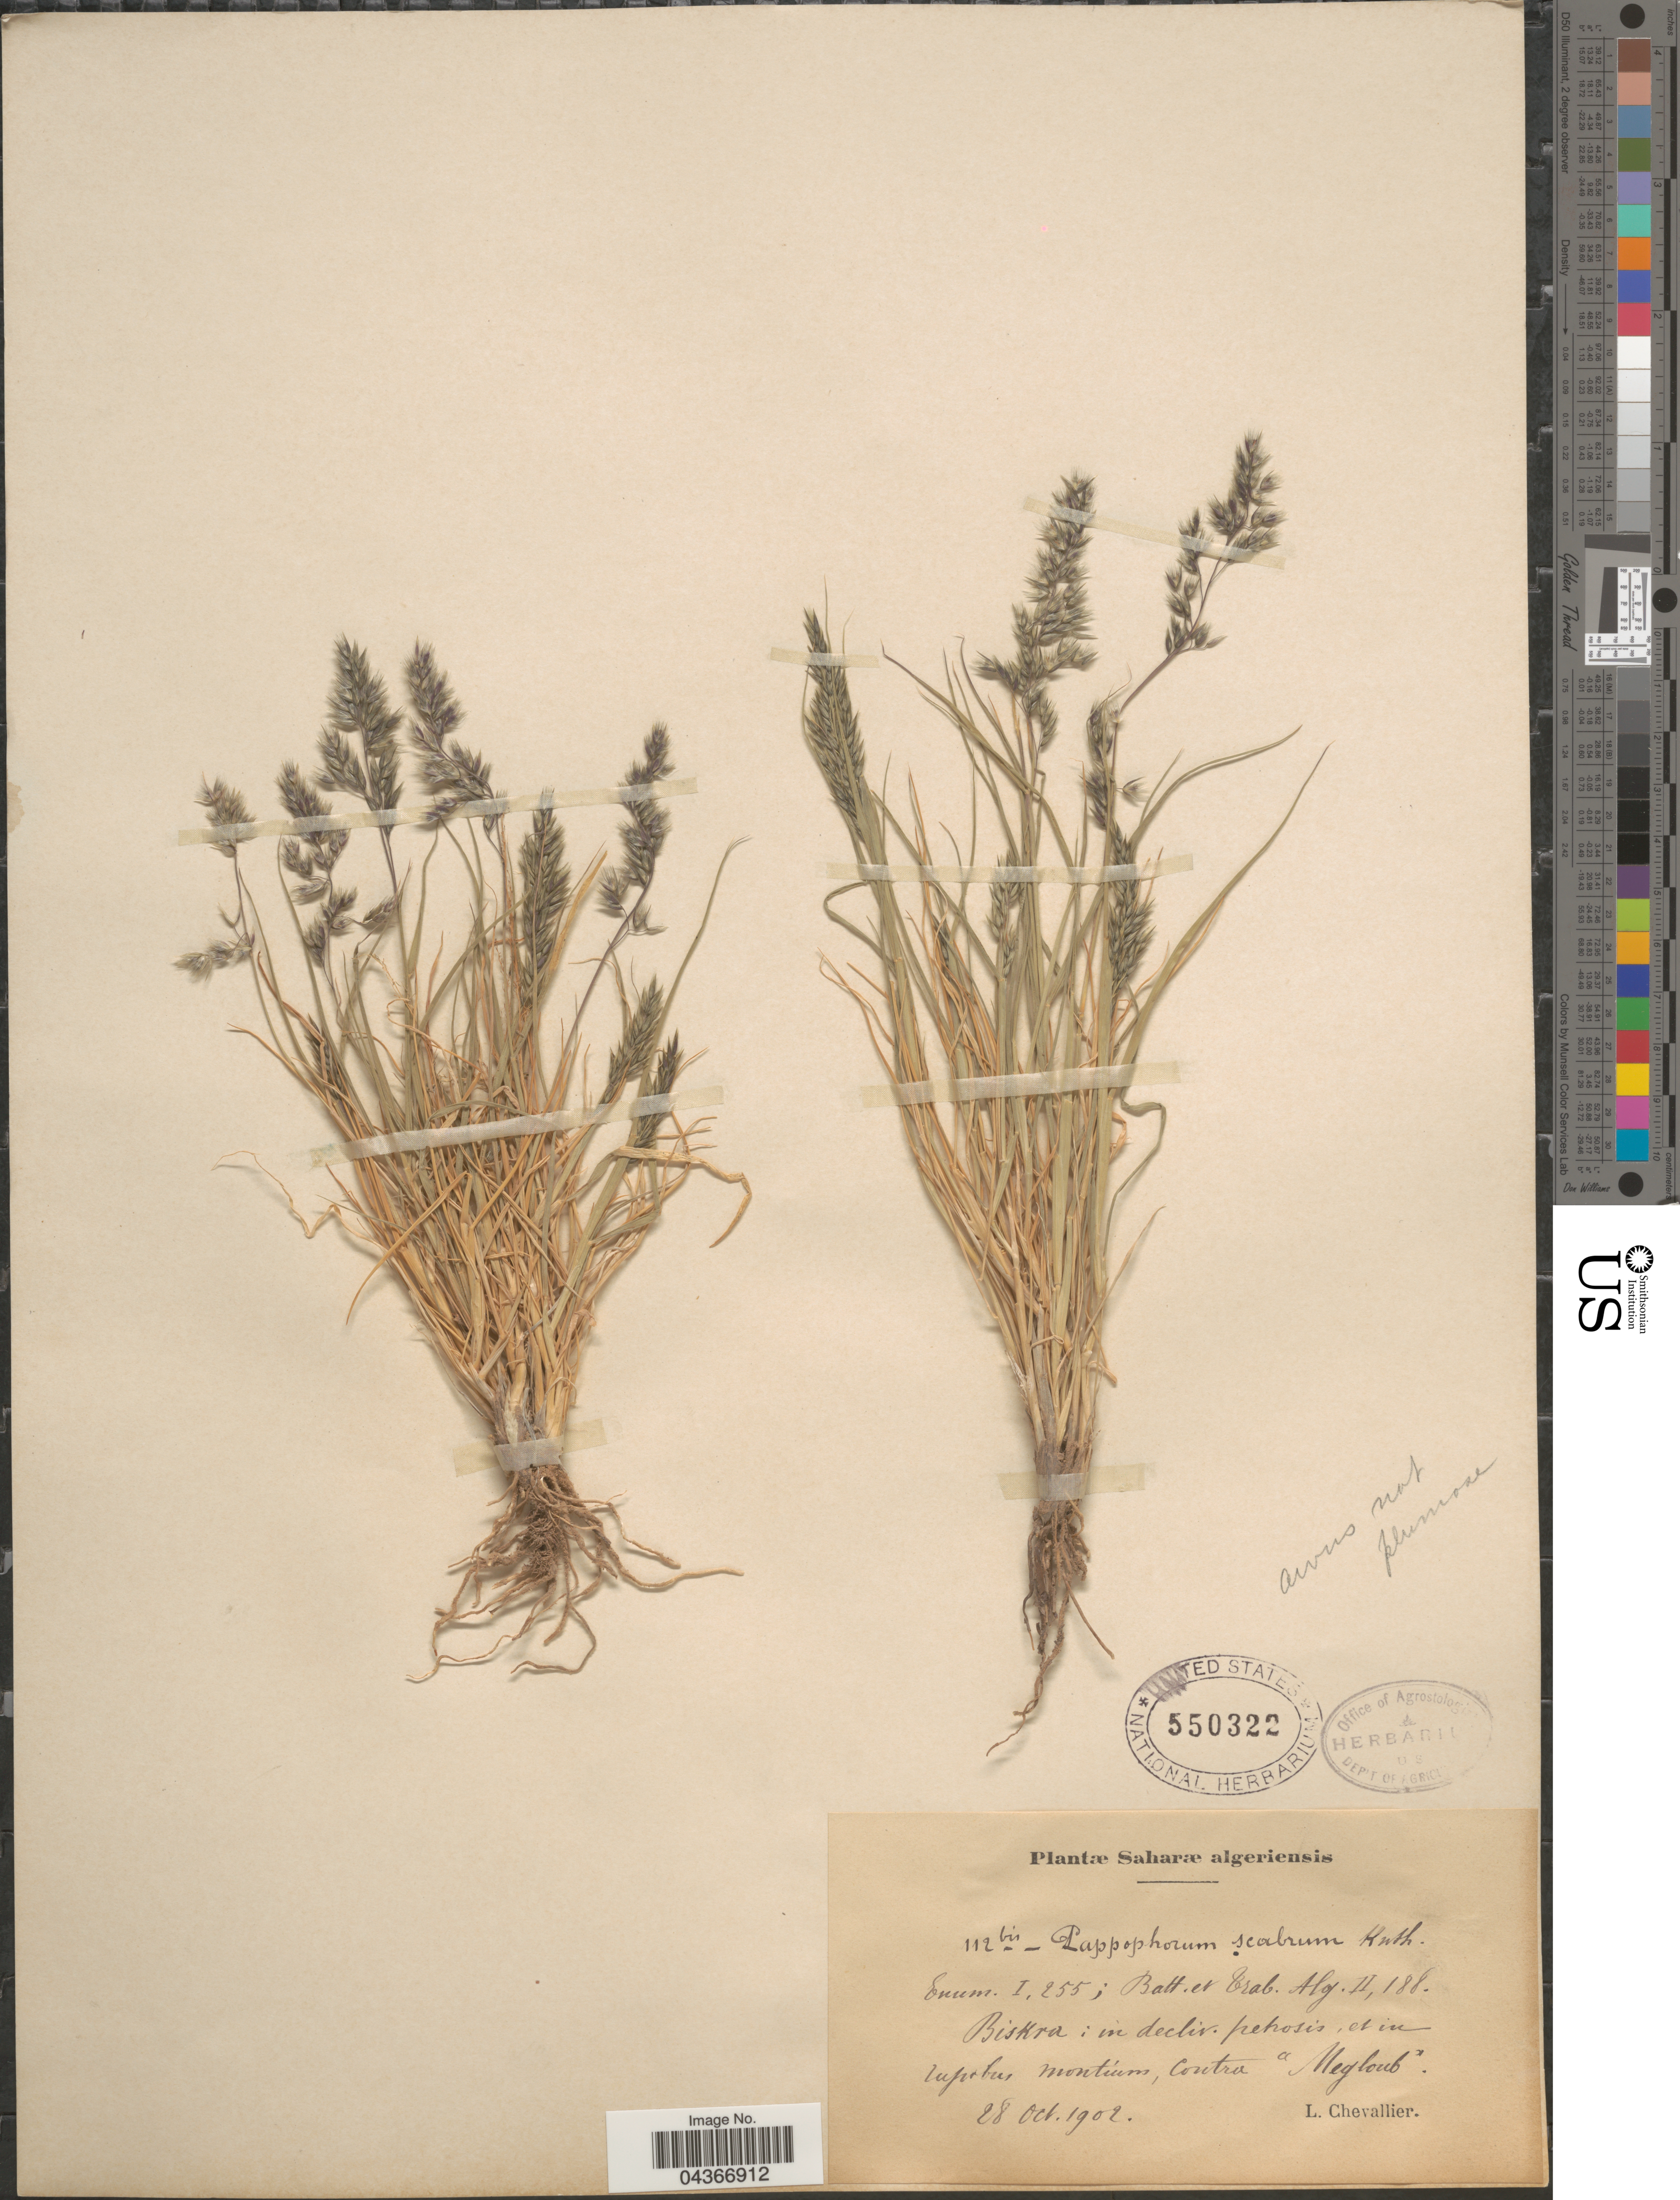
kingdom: Plantae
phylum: Tracheophyta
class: Liliopsida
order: Poales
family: Poaceae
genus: Enneapogon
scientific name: Enneapogon scaber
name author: Lehm.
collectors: L. Chevallier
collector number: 112bis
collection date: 1902-10-28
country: Algeria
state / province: Biskra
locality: Saharae algeriensis. In decliv. petrosis, et in rupibus montium, Contra a Megloub.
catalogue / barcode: US 550322